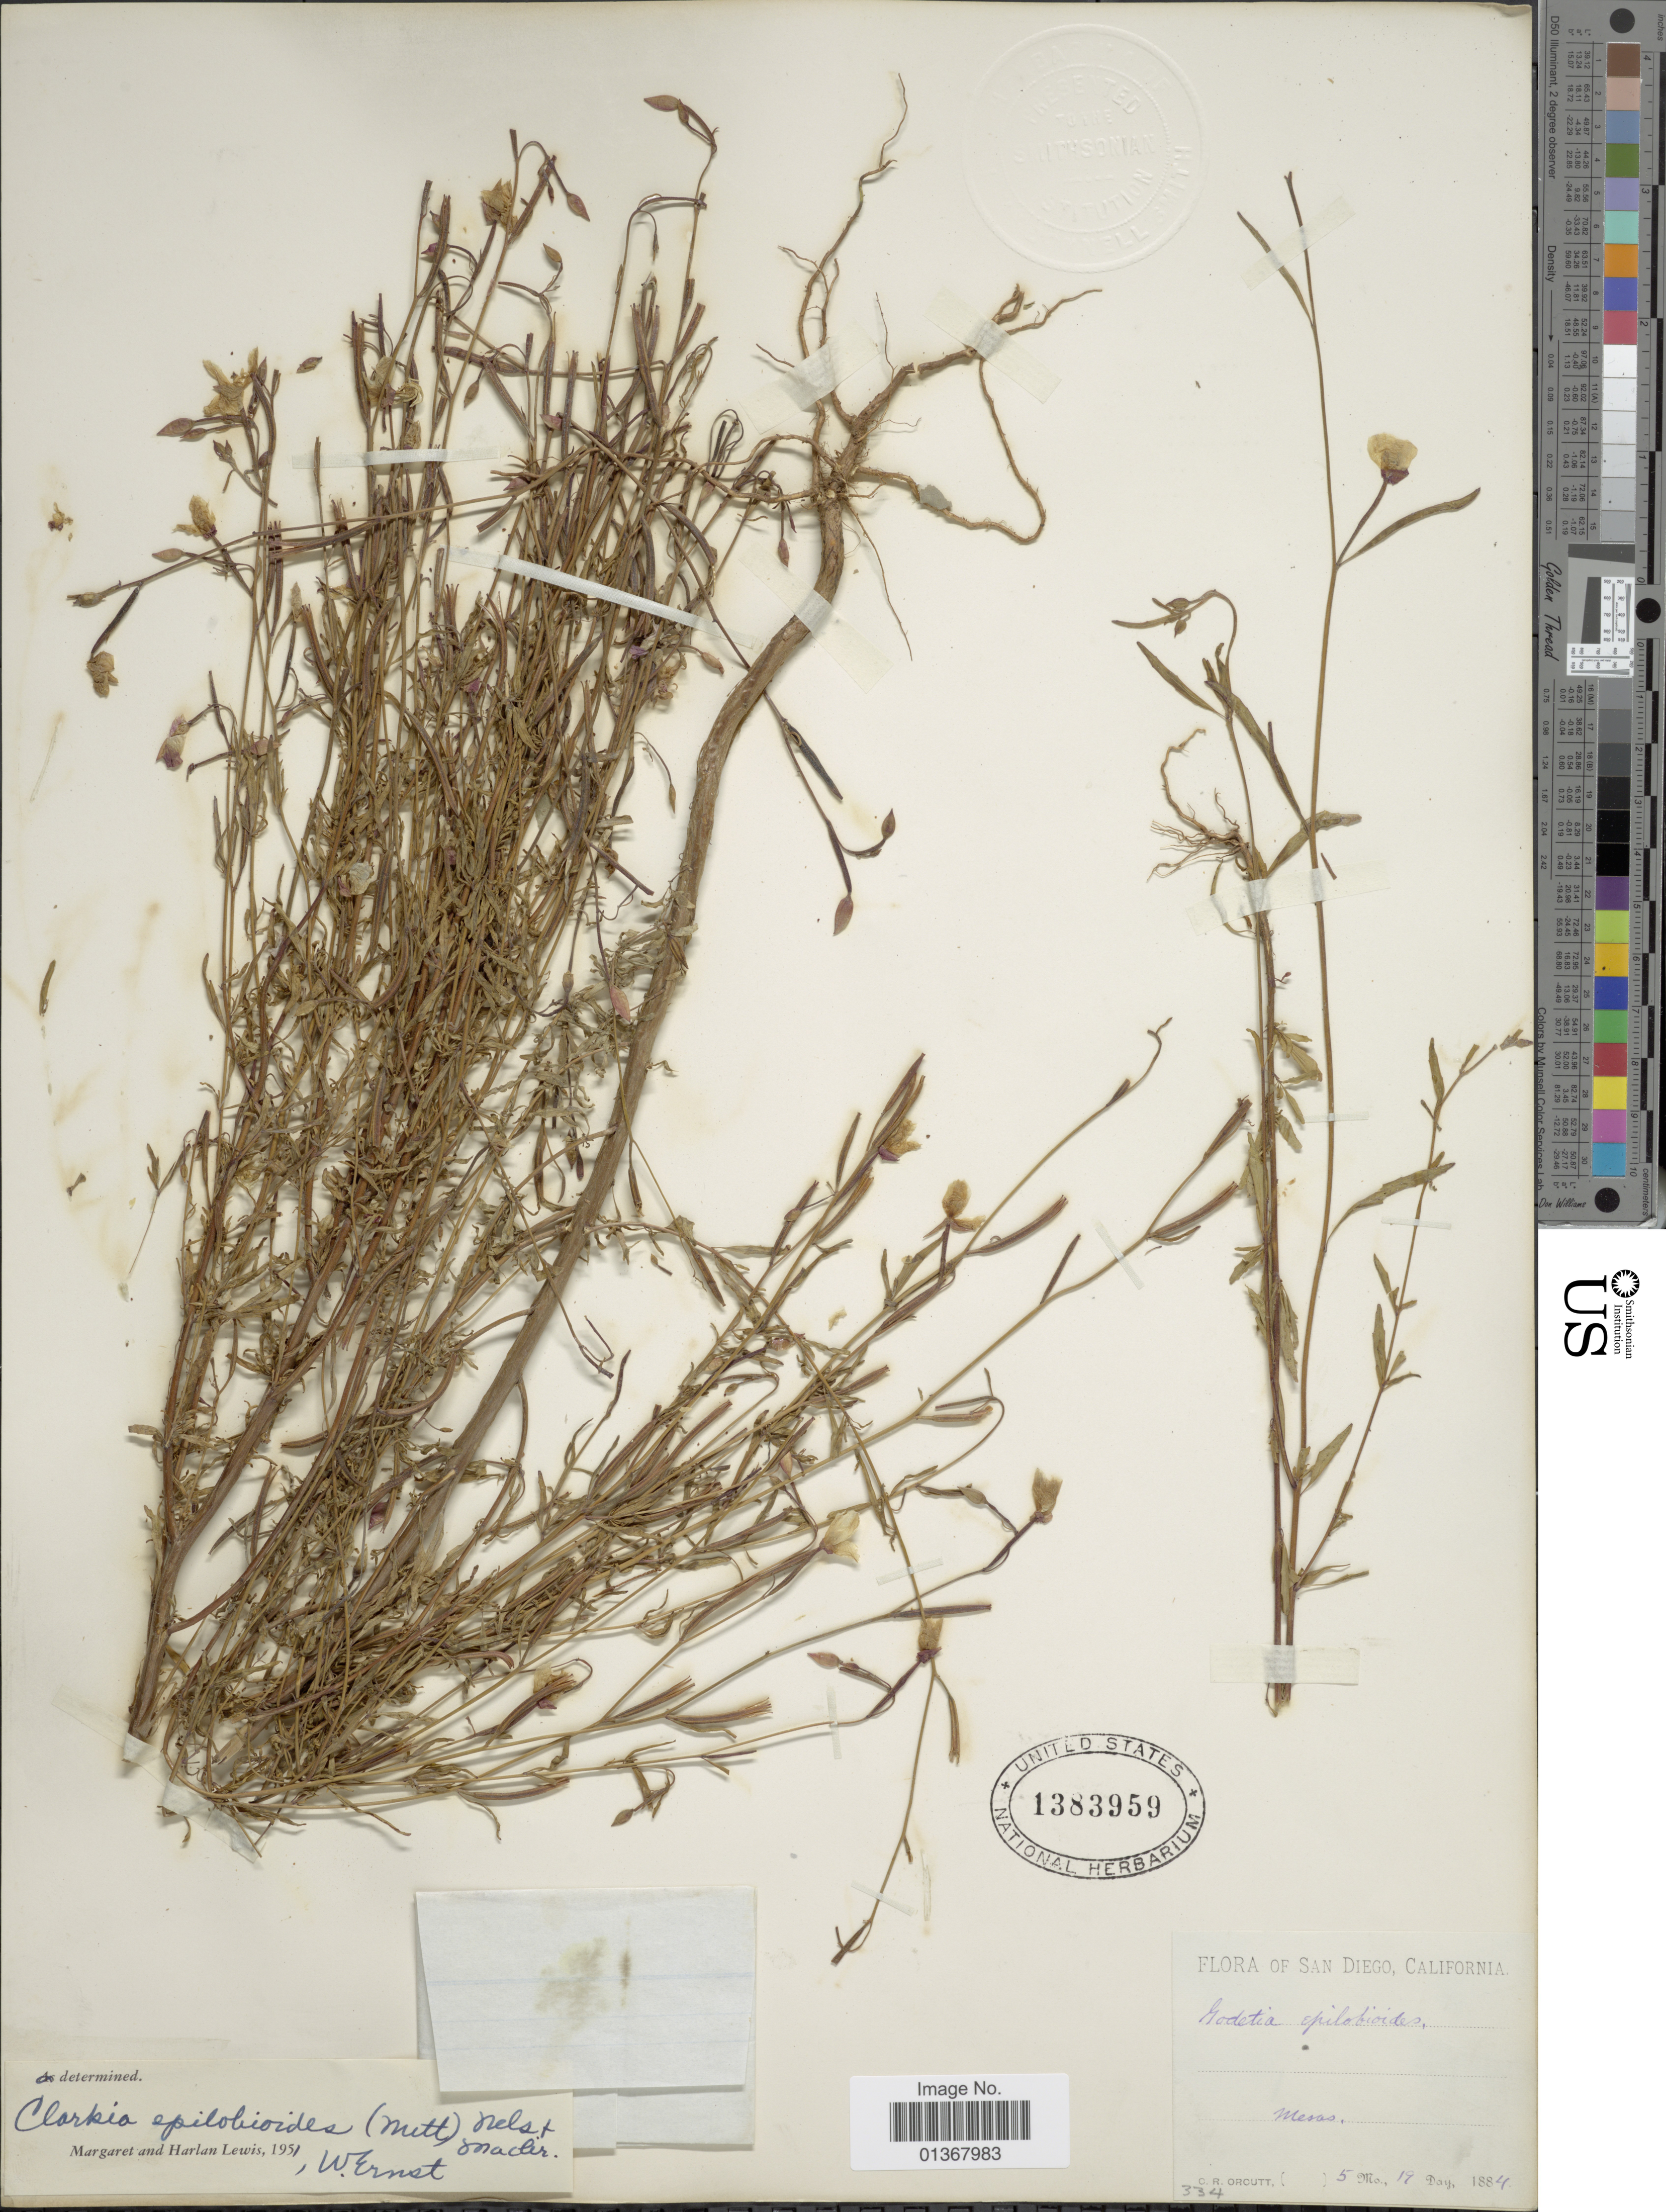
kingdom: Plantae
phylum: Tracheophyta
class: Magnoliopsida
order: Myrtales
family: Onagraceae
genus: Clarkia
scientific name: Clarkia epilobioides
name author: (Nutt. ex Torr. & A. Gray) A. Nelson & J.F. Macbr.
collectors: C. R. Orcutt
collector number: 334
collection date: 1884-05-19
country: United States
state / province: California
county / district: San Diego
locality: San Diego, Mesas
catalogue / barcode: US 1383959